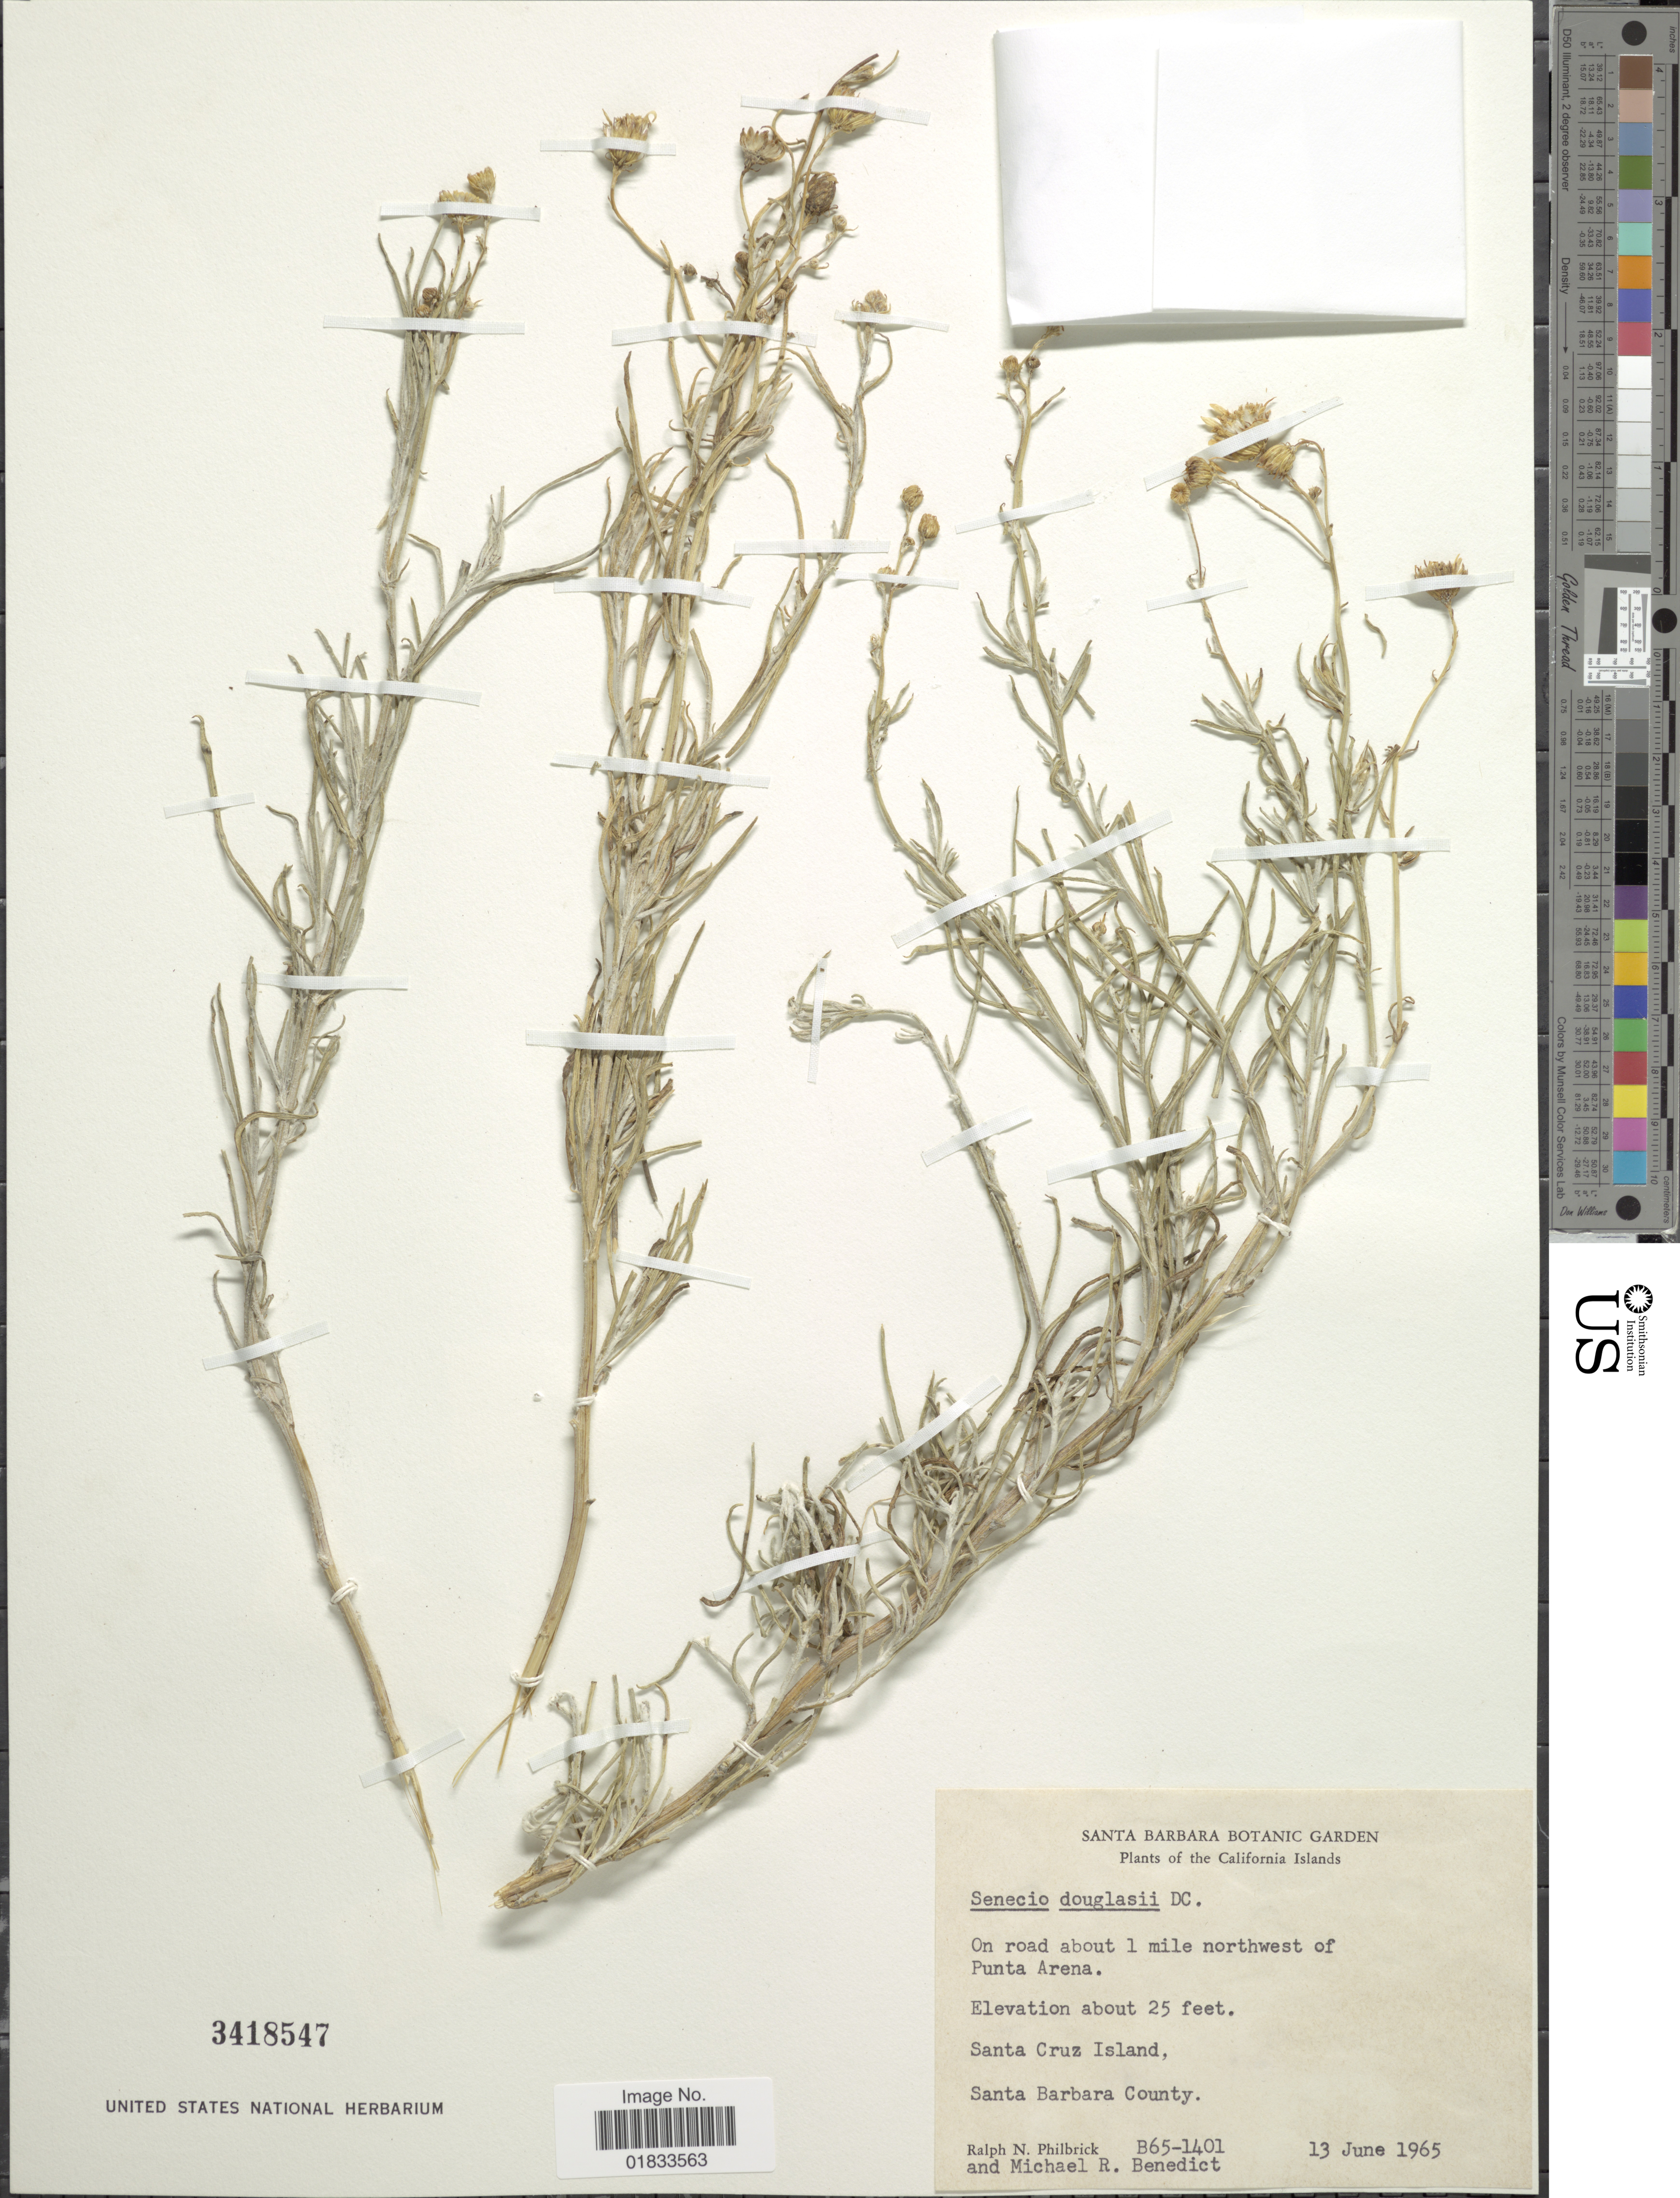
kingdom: Plantae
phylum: Tracheophyta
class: Magnoliopsida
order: Asterales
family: Asteraceae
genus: Senecio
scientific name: Senecio flaccidus var. douglasii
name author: (DC.) B.L. Turner & T.M. Barkley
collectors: R. Philbrick & M. R. Benedict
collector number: B65-1401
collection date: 1965-06-13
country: United States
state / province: California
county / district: Santa Barbara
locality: California Islands, on road about 1 mile northwest of Punta Arena, Santa Cruz Island, Santa Barbara County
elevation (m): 8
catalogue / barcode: US 3418547